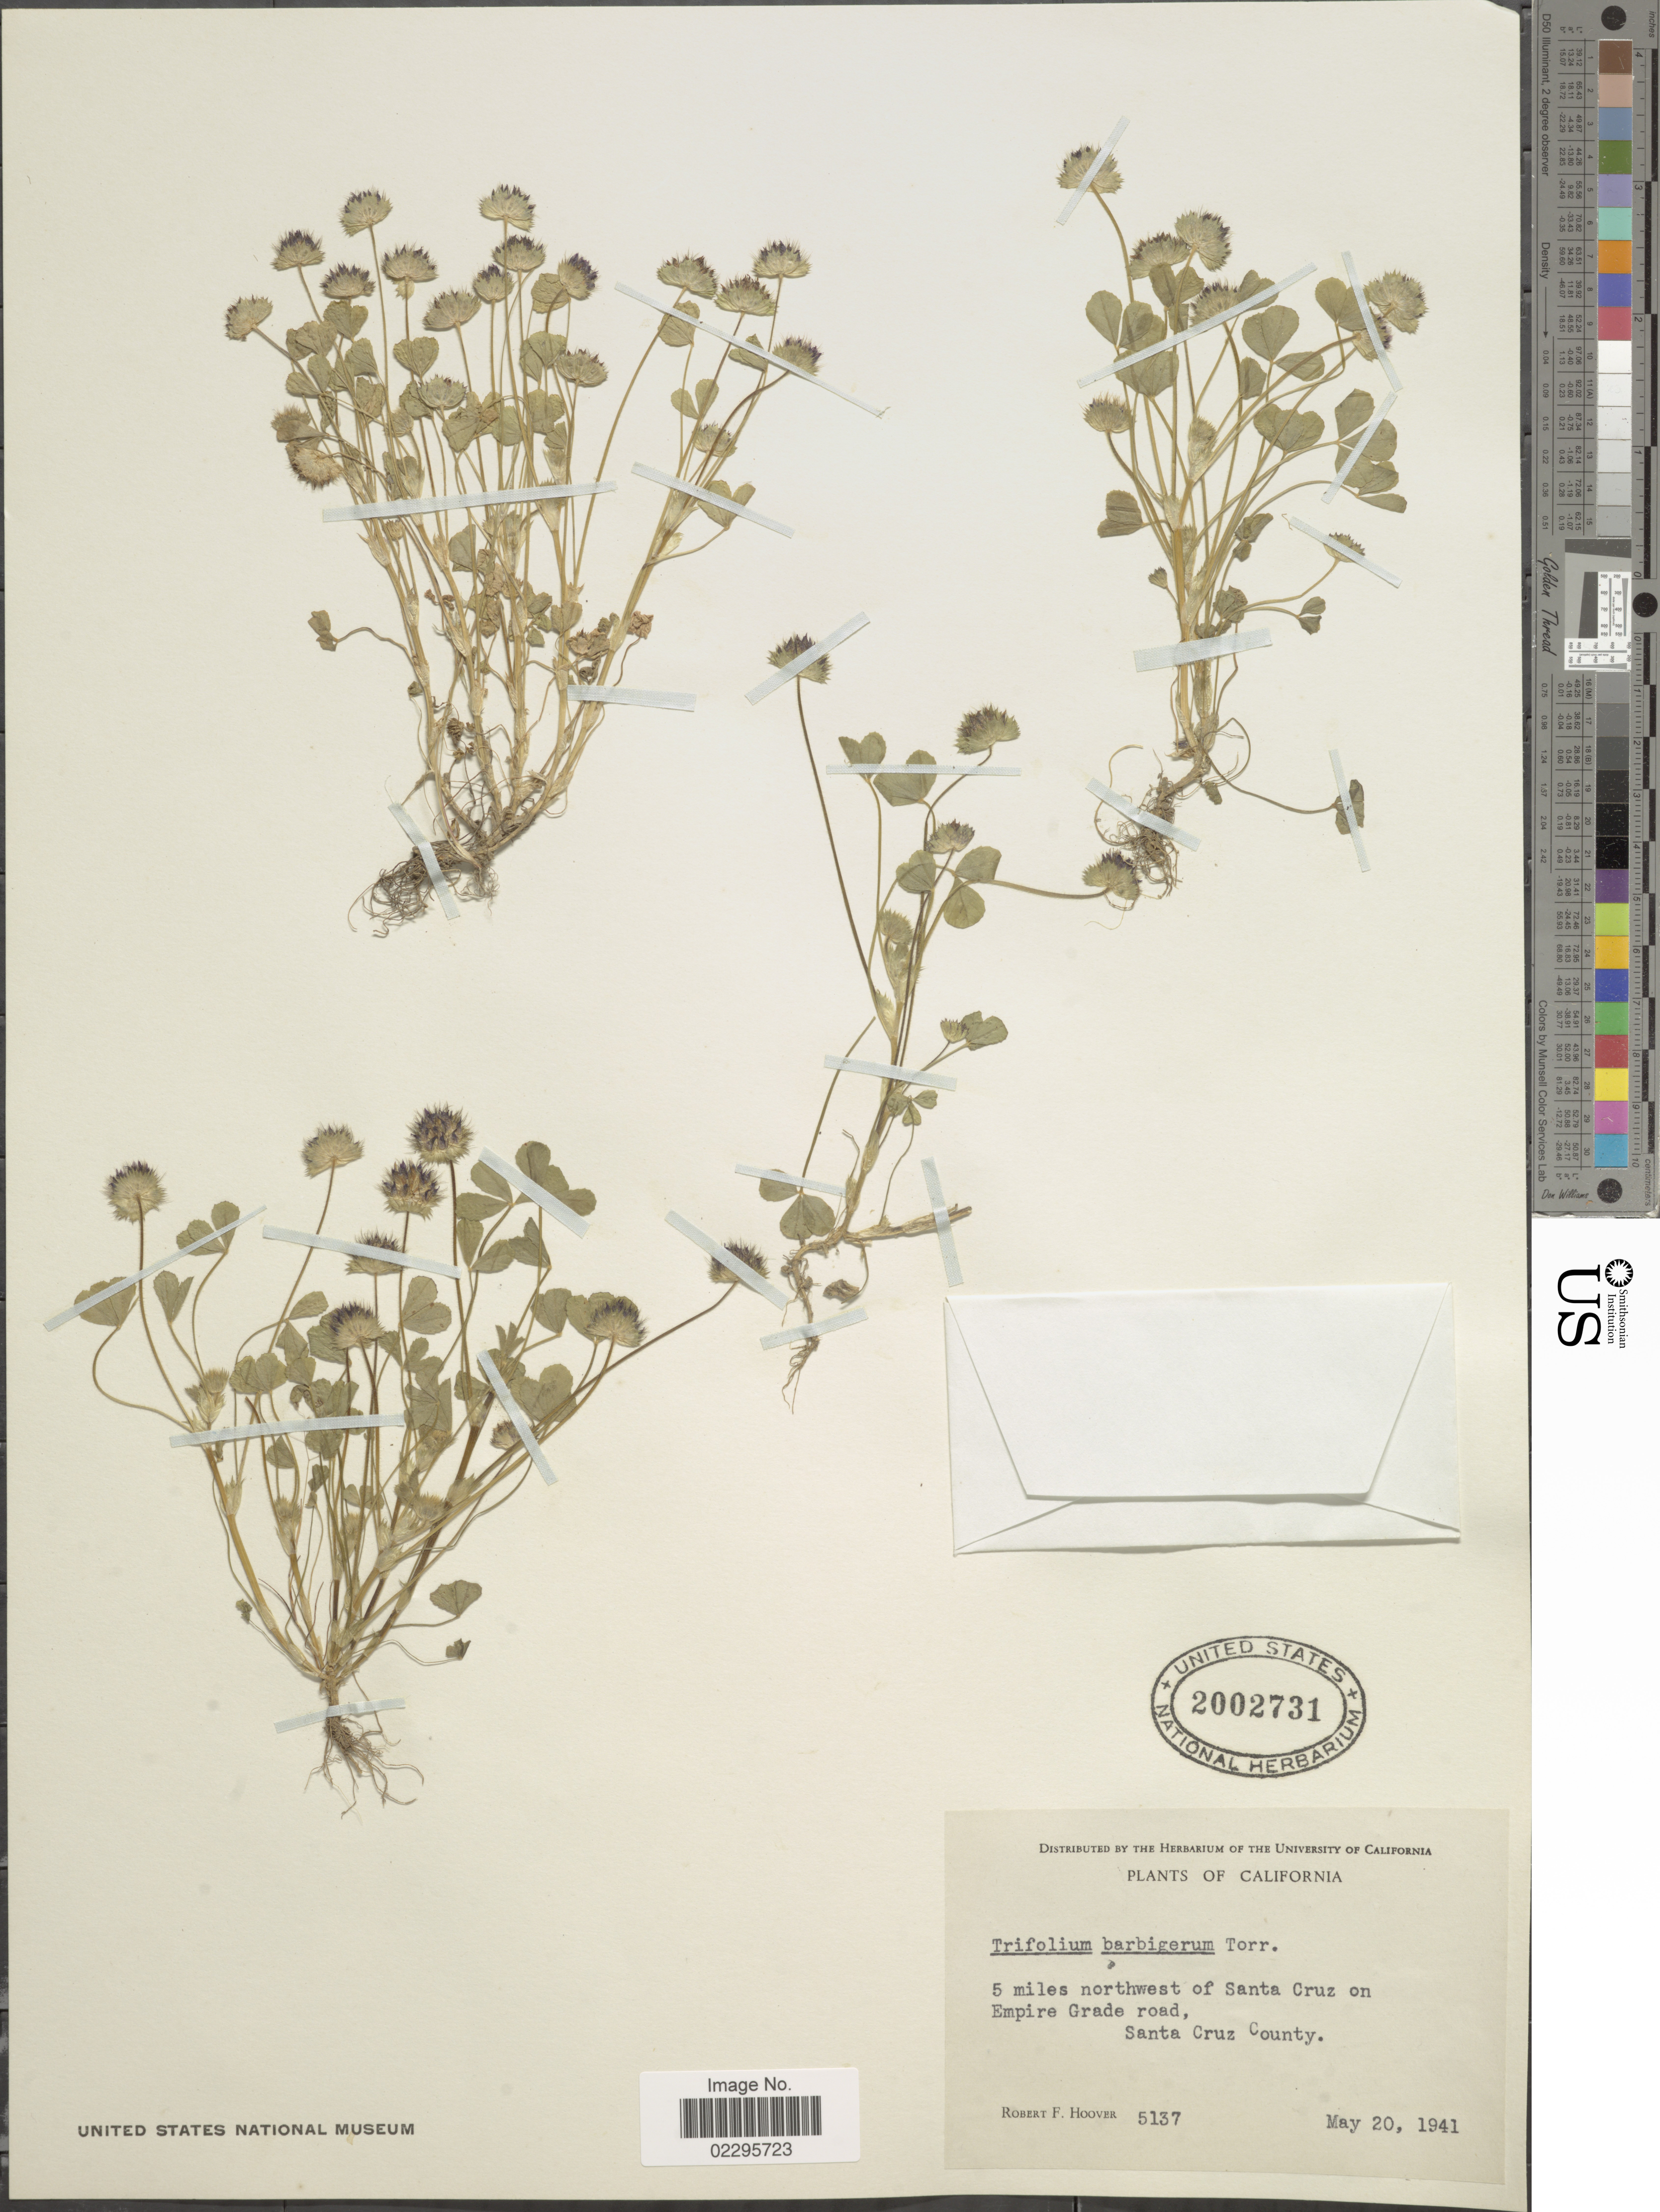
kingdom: Plantae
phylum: Tracheophyta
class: Magnoliopsida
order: Fabales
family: Fabaceae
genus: Trifolium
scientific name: Trifolium barbigerum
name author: Torr.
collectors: R. F. Hoover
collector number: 5137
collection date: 1941-05-20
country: United States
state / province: California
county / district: Santa Cruz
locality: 5 miles north of Santa Cruz on Empire Grade road, Santa Cruz County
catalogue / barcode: US 2002731